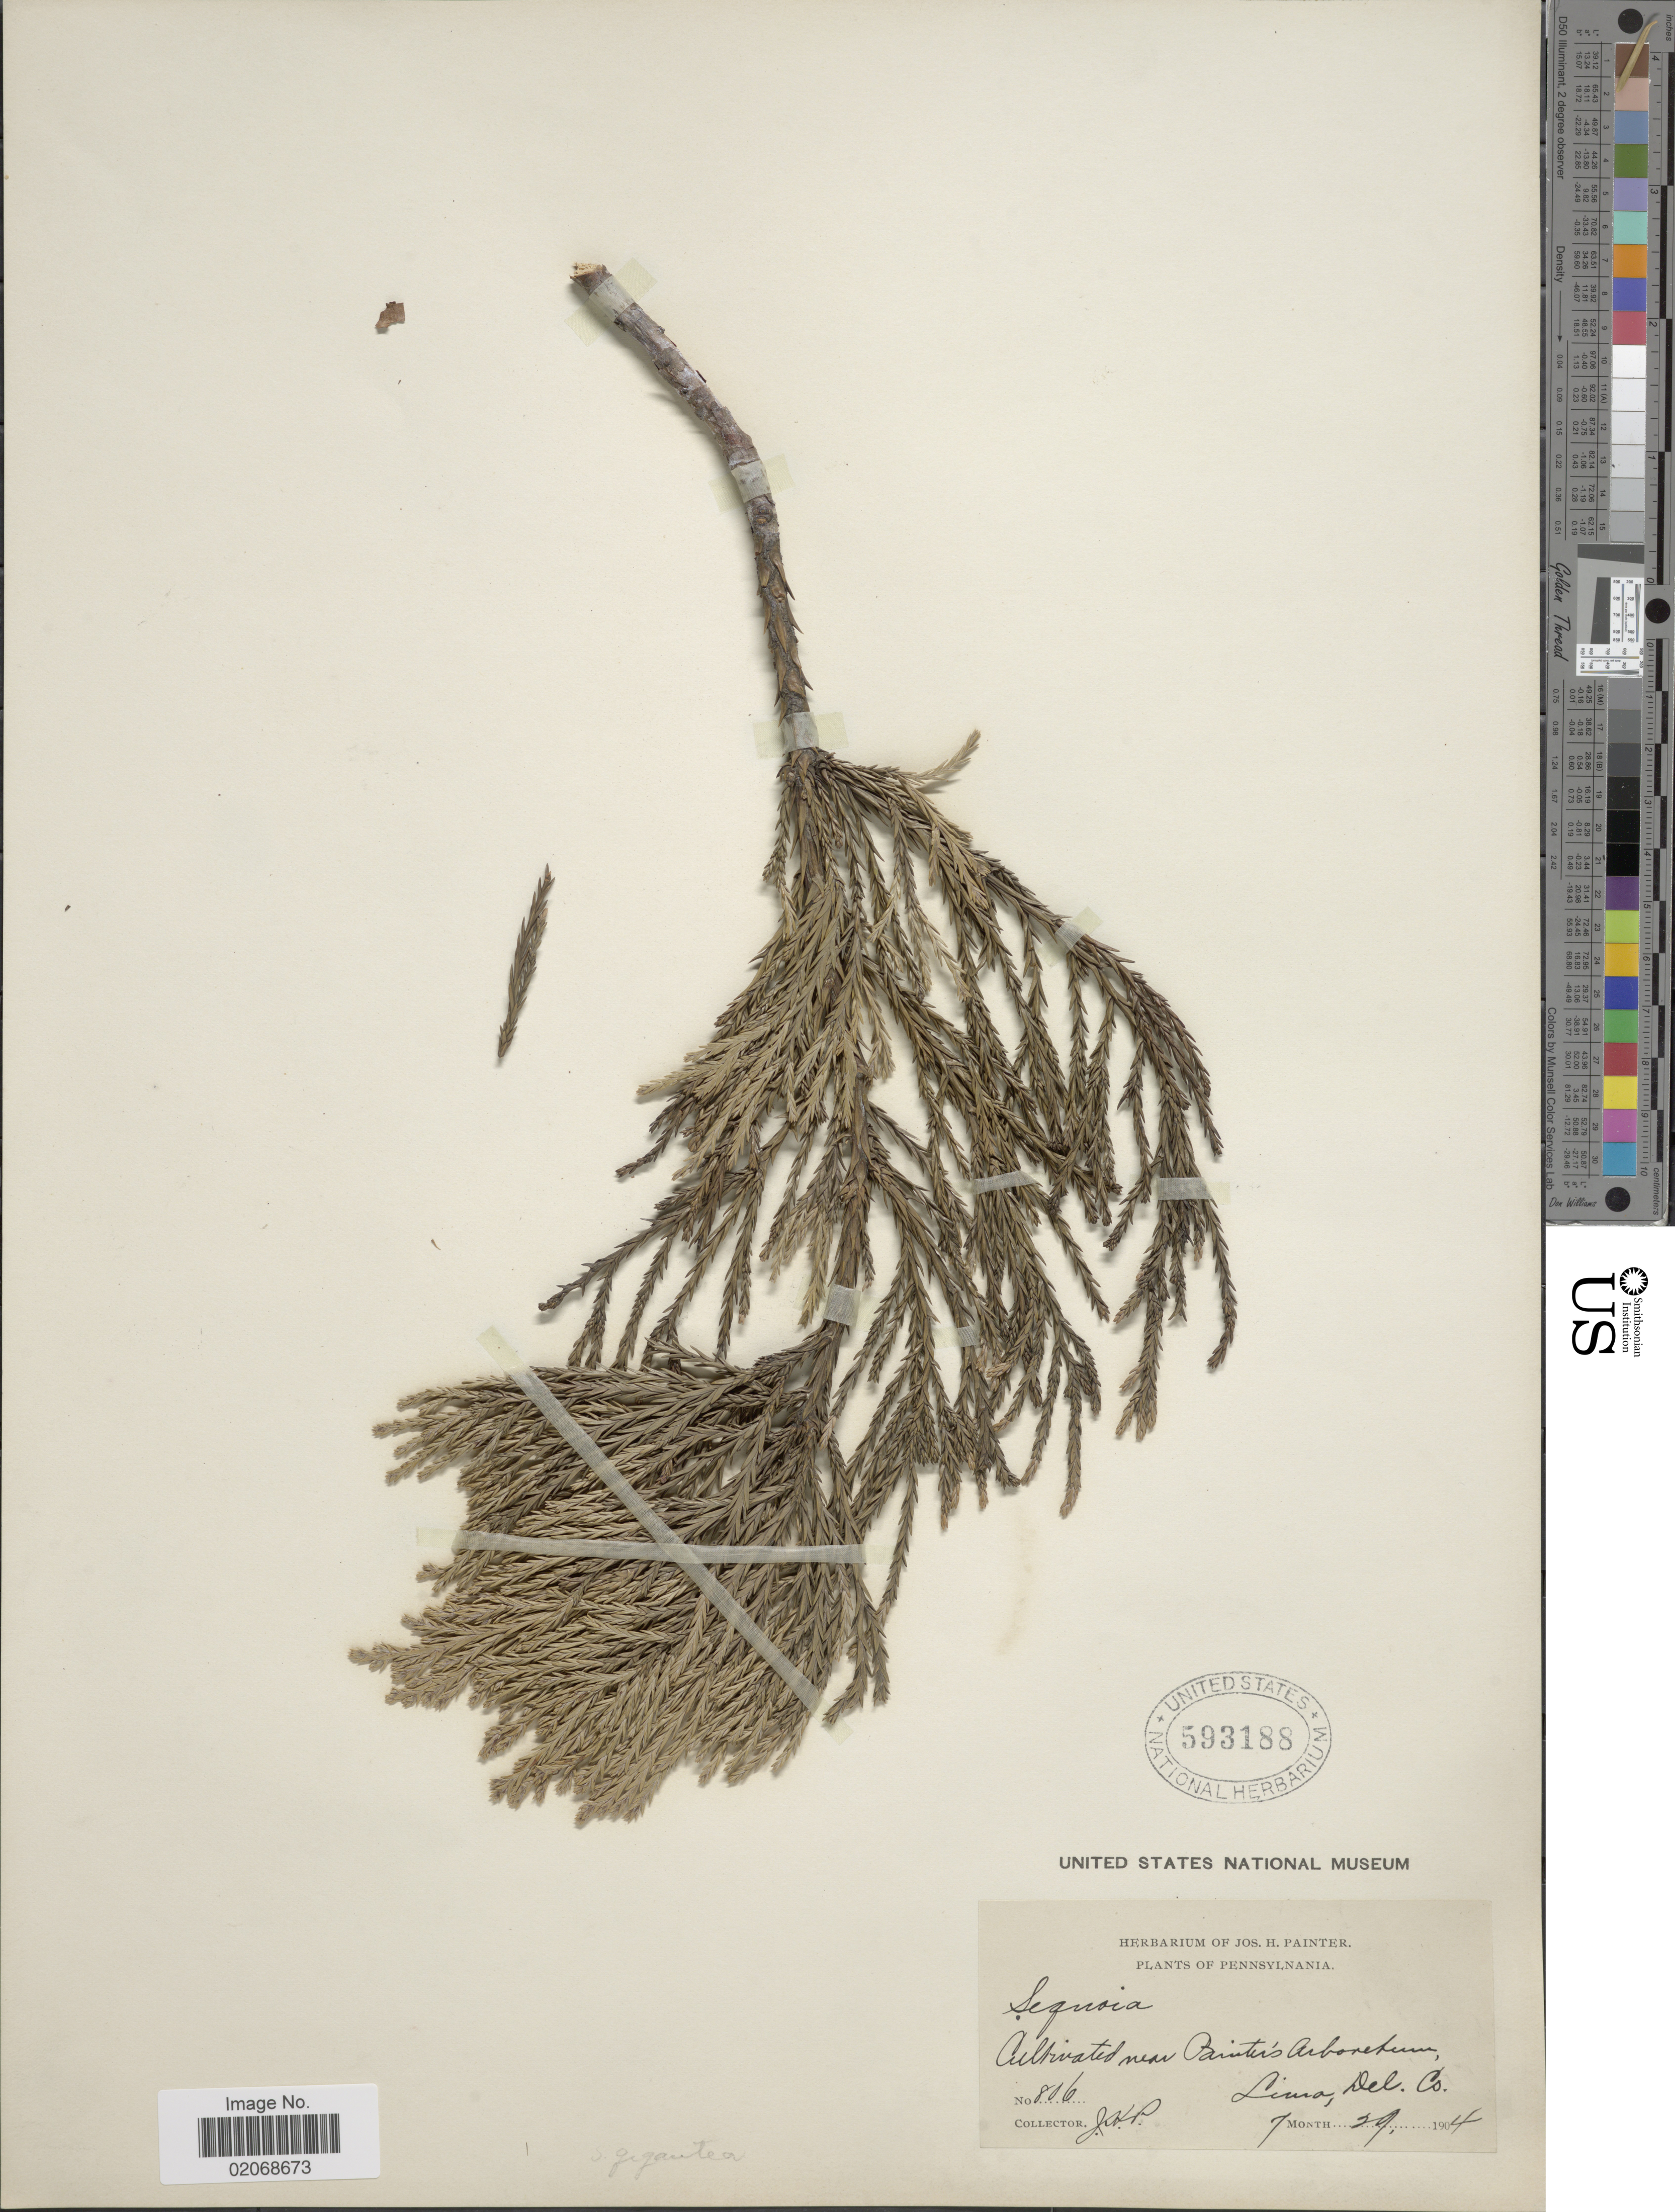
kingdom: Plantae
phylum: Tracheophyta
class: Pinopsida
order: Pinales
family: Cupressaceae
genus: Sequoia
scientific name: Sequoia gigantea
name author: (Lindl.) Decne.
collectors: J. H. Painter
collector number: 806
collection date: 1904-07-29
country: United States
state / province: Pennsylvania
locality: Cultivated near Painter's Arboretum Lima, Del. Co.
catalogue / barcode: US 593188